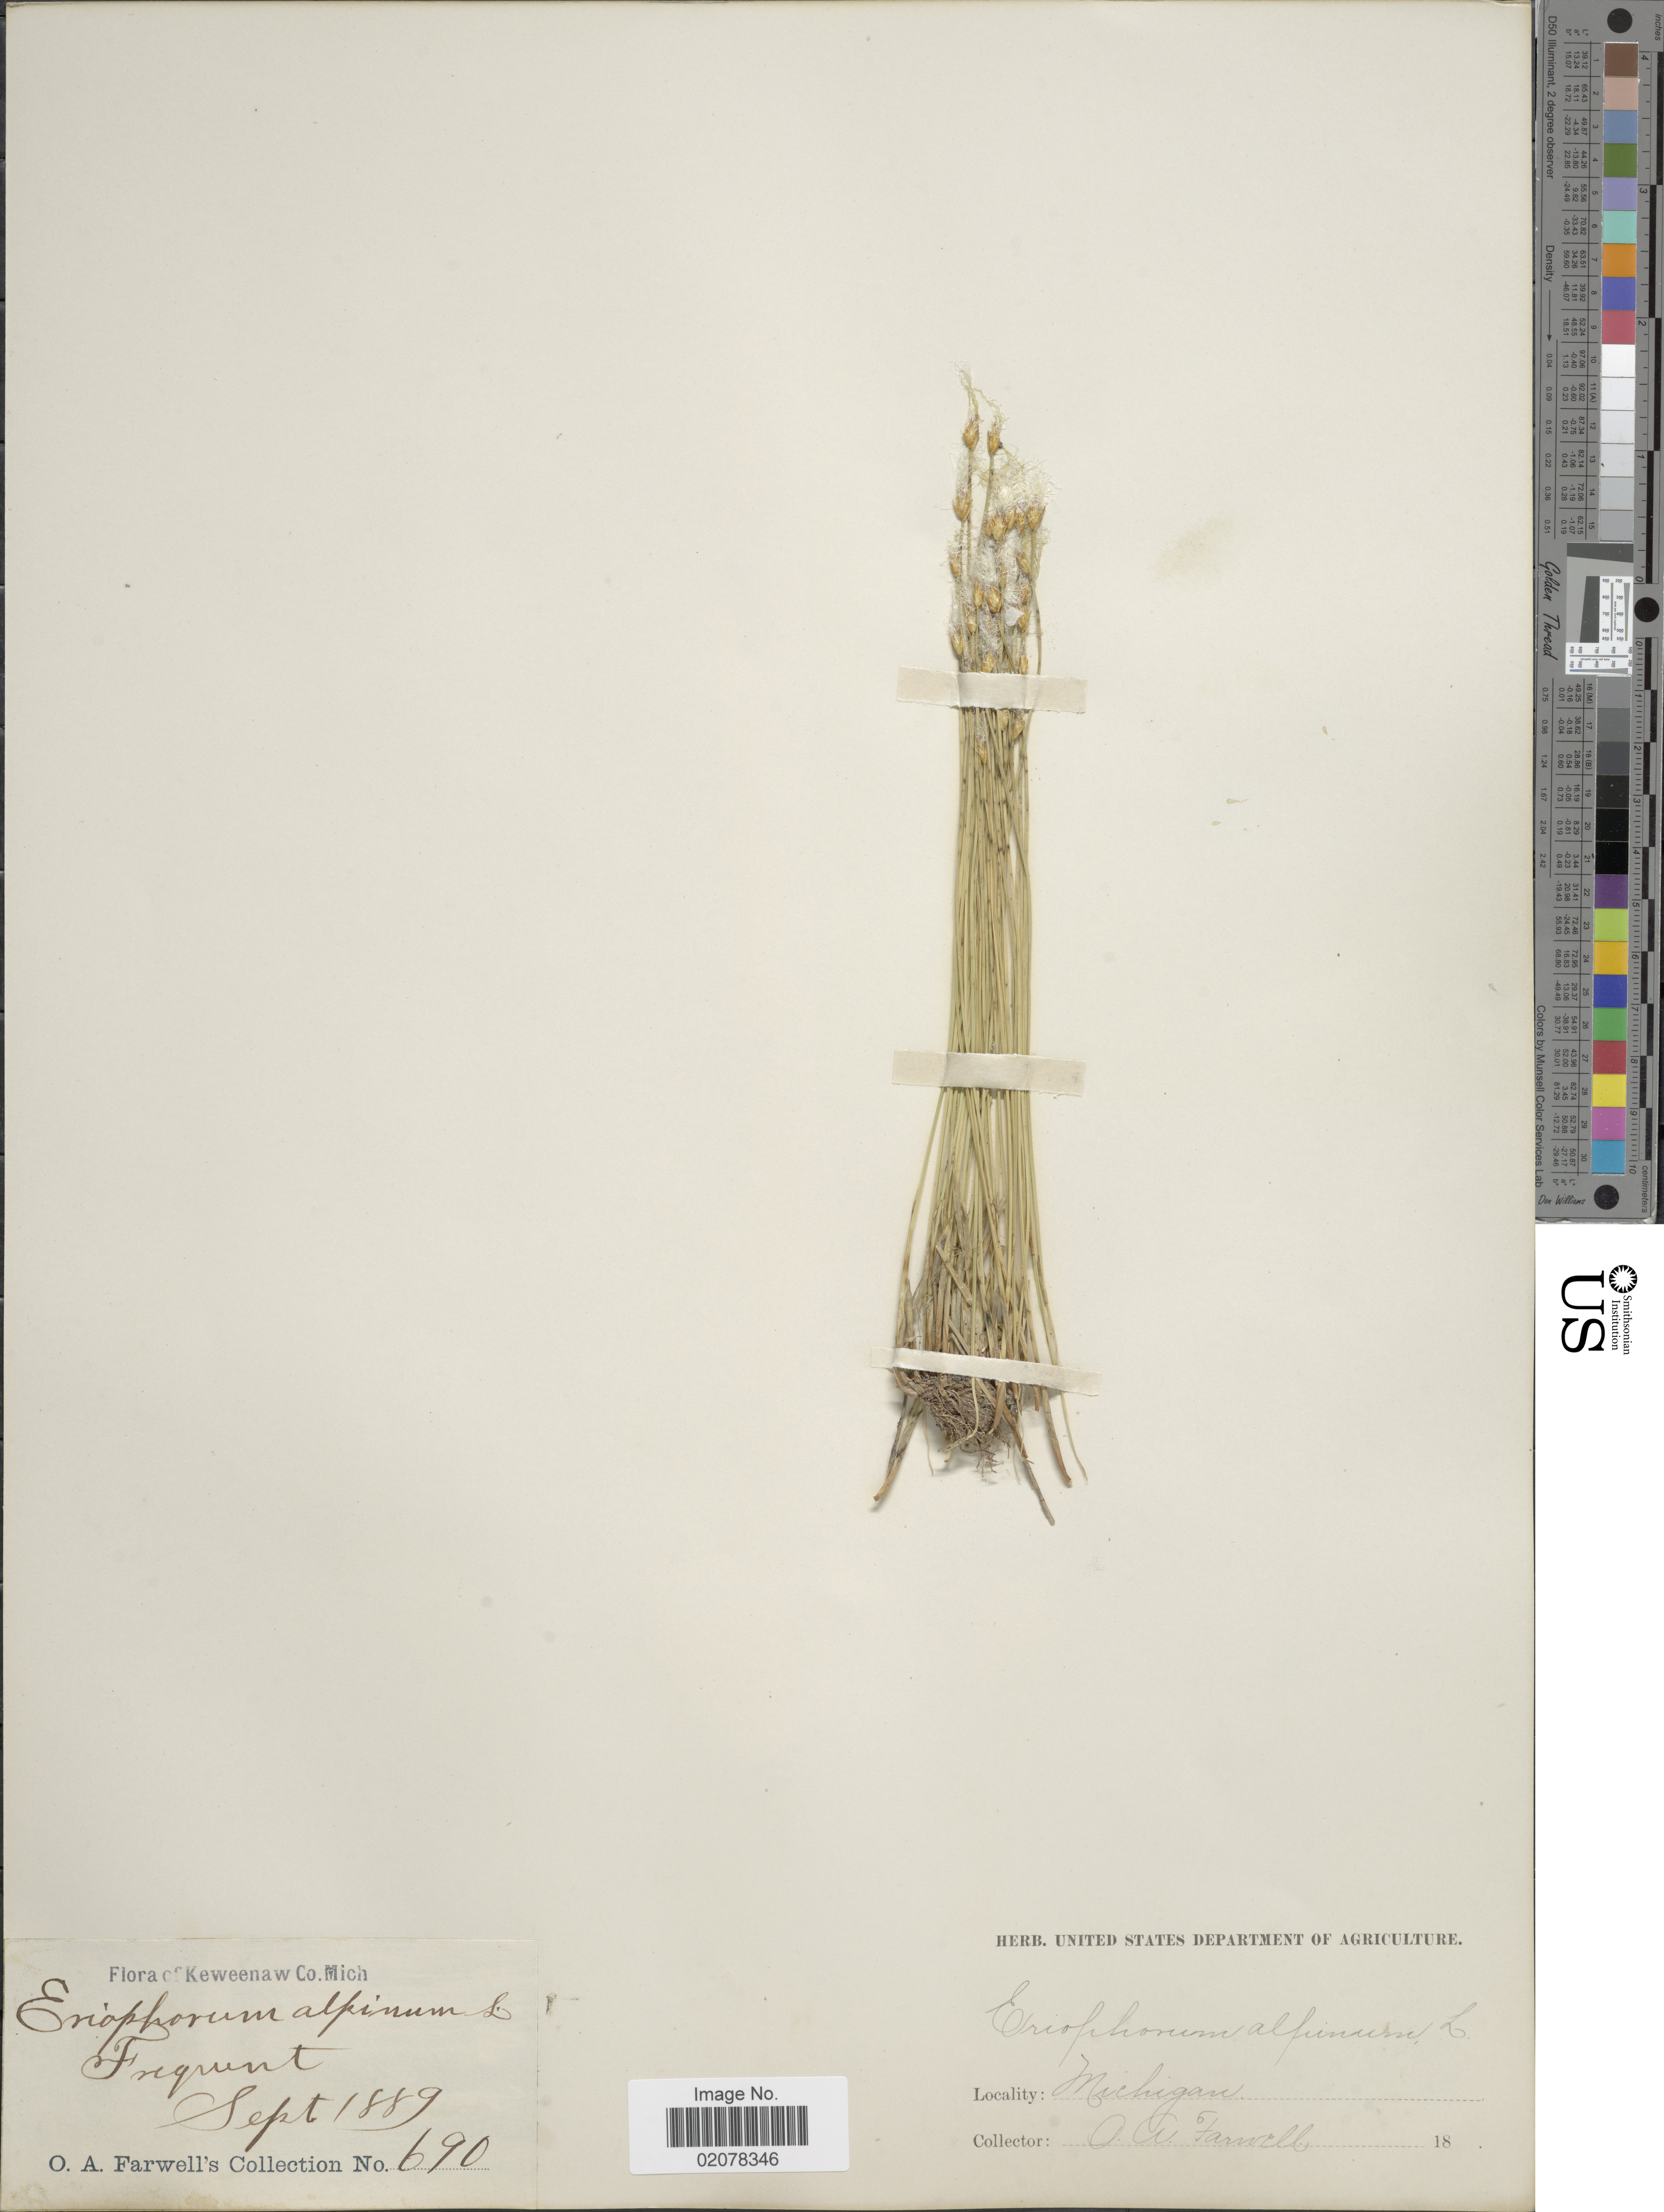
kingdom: Plantae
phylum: Tracheophyta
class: Liliopsida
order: Poales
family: Cyperaceae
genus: Trichophorum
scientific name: Trichophorum alpinum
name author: (L.) Pers.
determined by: Strong, M. T., (US), Smithsonian Institution - National Museum of Natural History (UNITED STATES)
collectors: O. Farwell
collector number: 690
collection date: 1889-09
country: United States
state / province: Michigan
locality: Keweenaw Co.